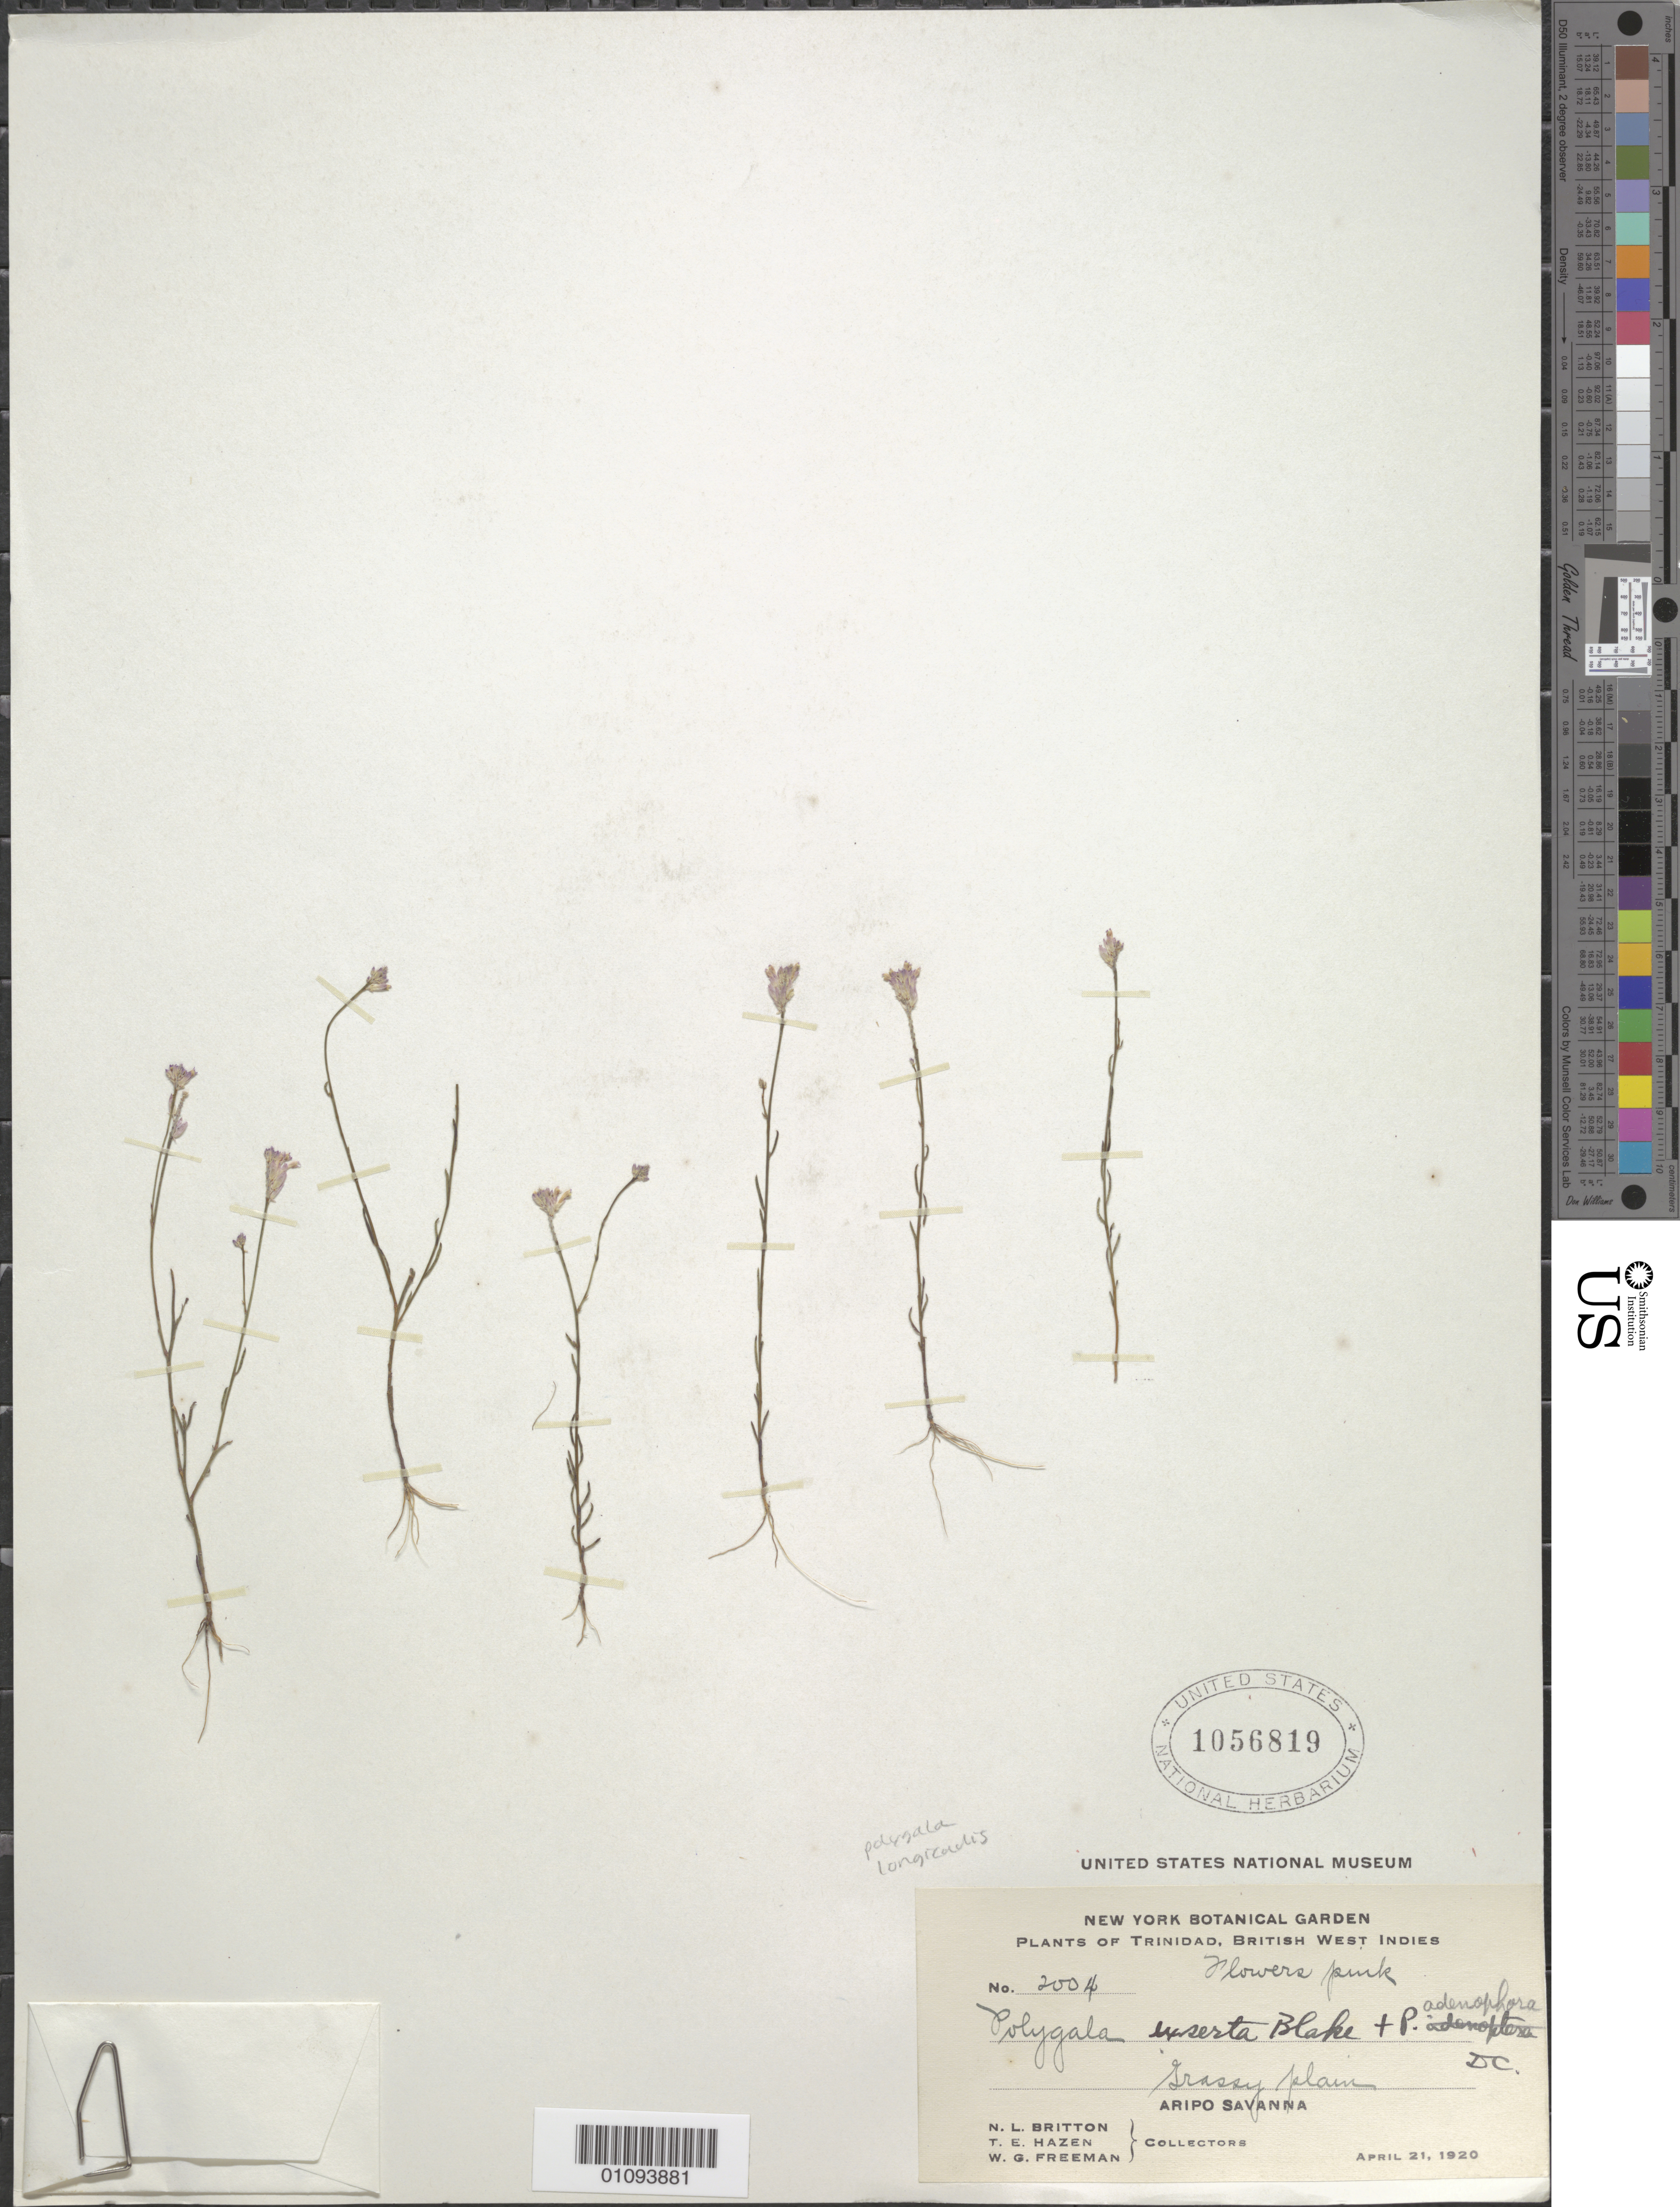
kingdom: Plantae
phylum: Tracheophyta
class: Magnoliopsida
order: Fabales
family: Polygalaceae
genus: Polygala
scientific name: Polygala longicaulis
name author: Kunth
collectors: N. Britton, T. E. Hazen & W. Freeman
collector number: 2004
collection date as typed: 21 Apr 1920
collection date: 1920-04-21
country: Trinidad and Tobago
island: Trinidad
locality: Aripo Savanna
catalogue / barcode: US 1056819